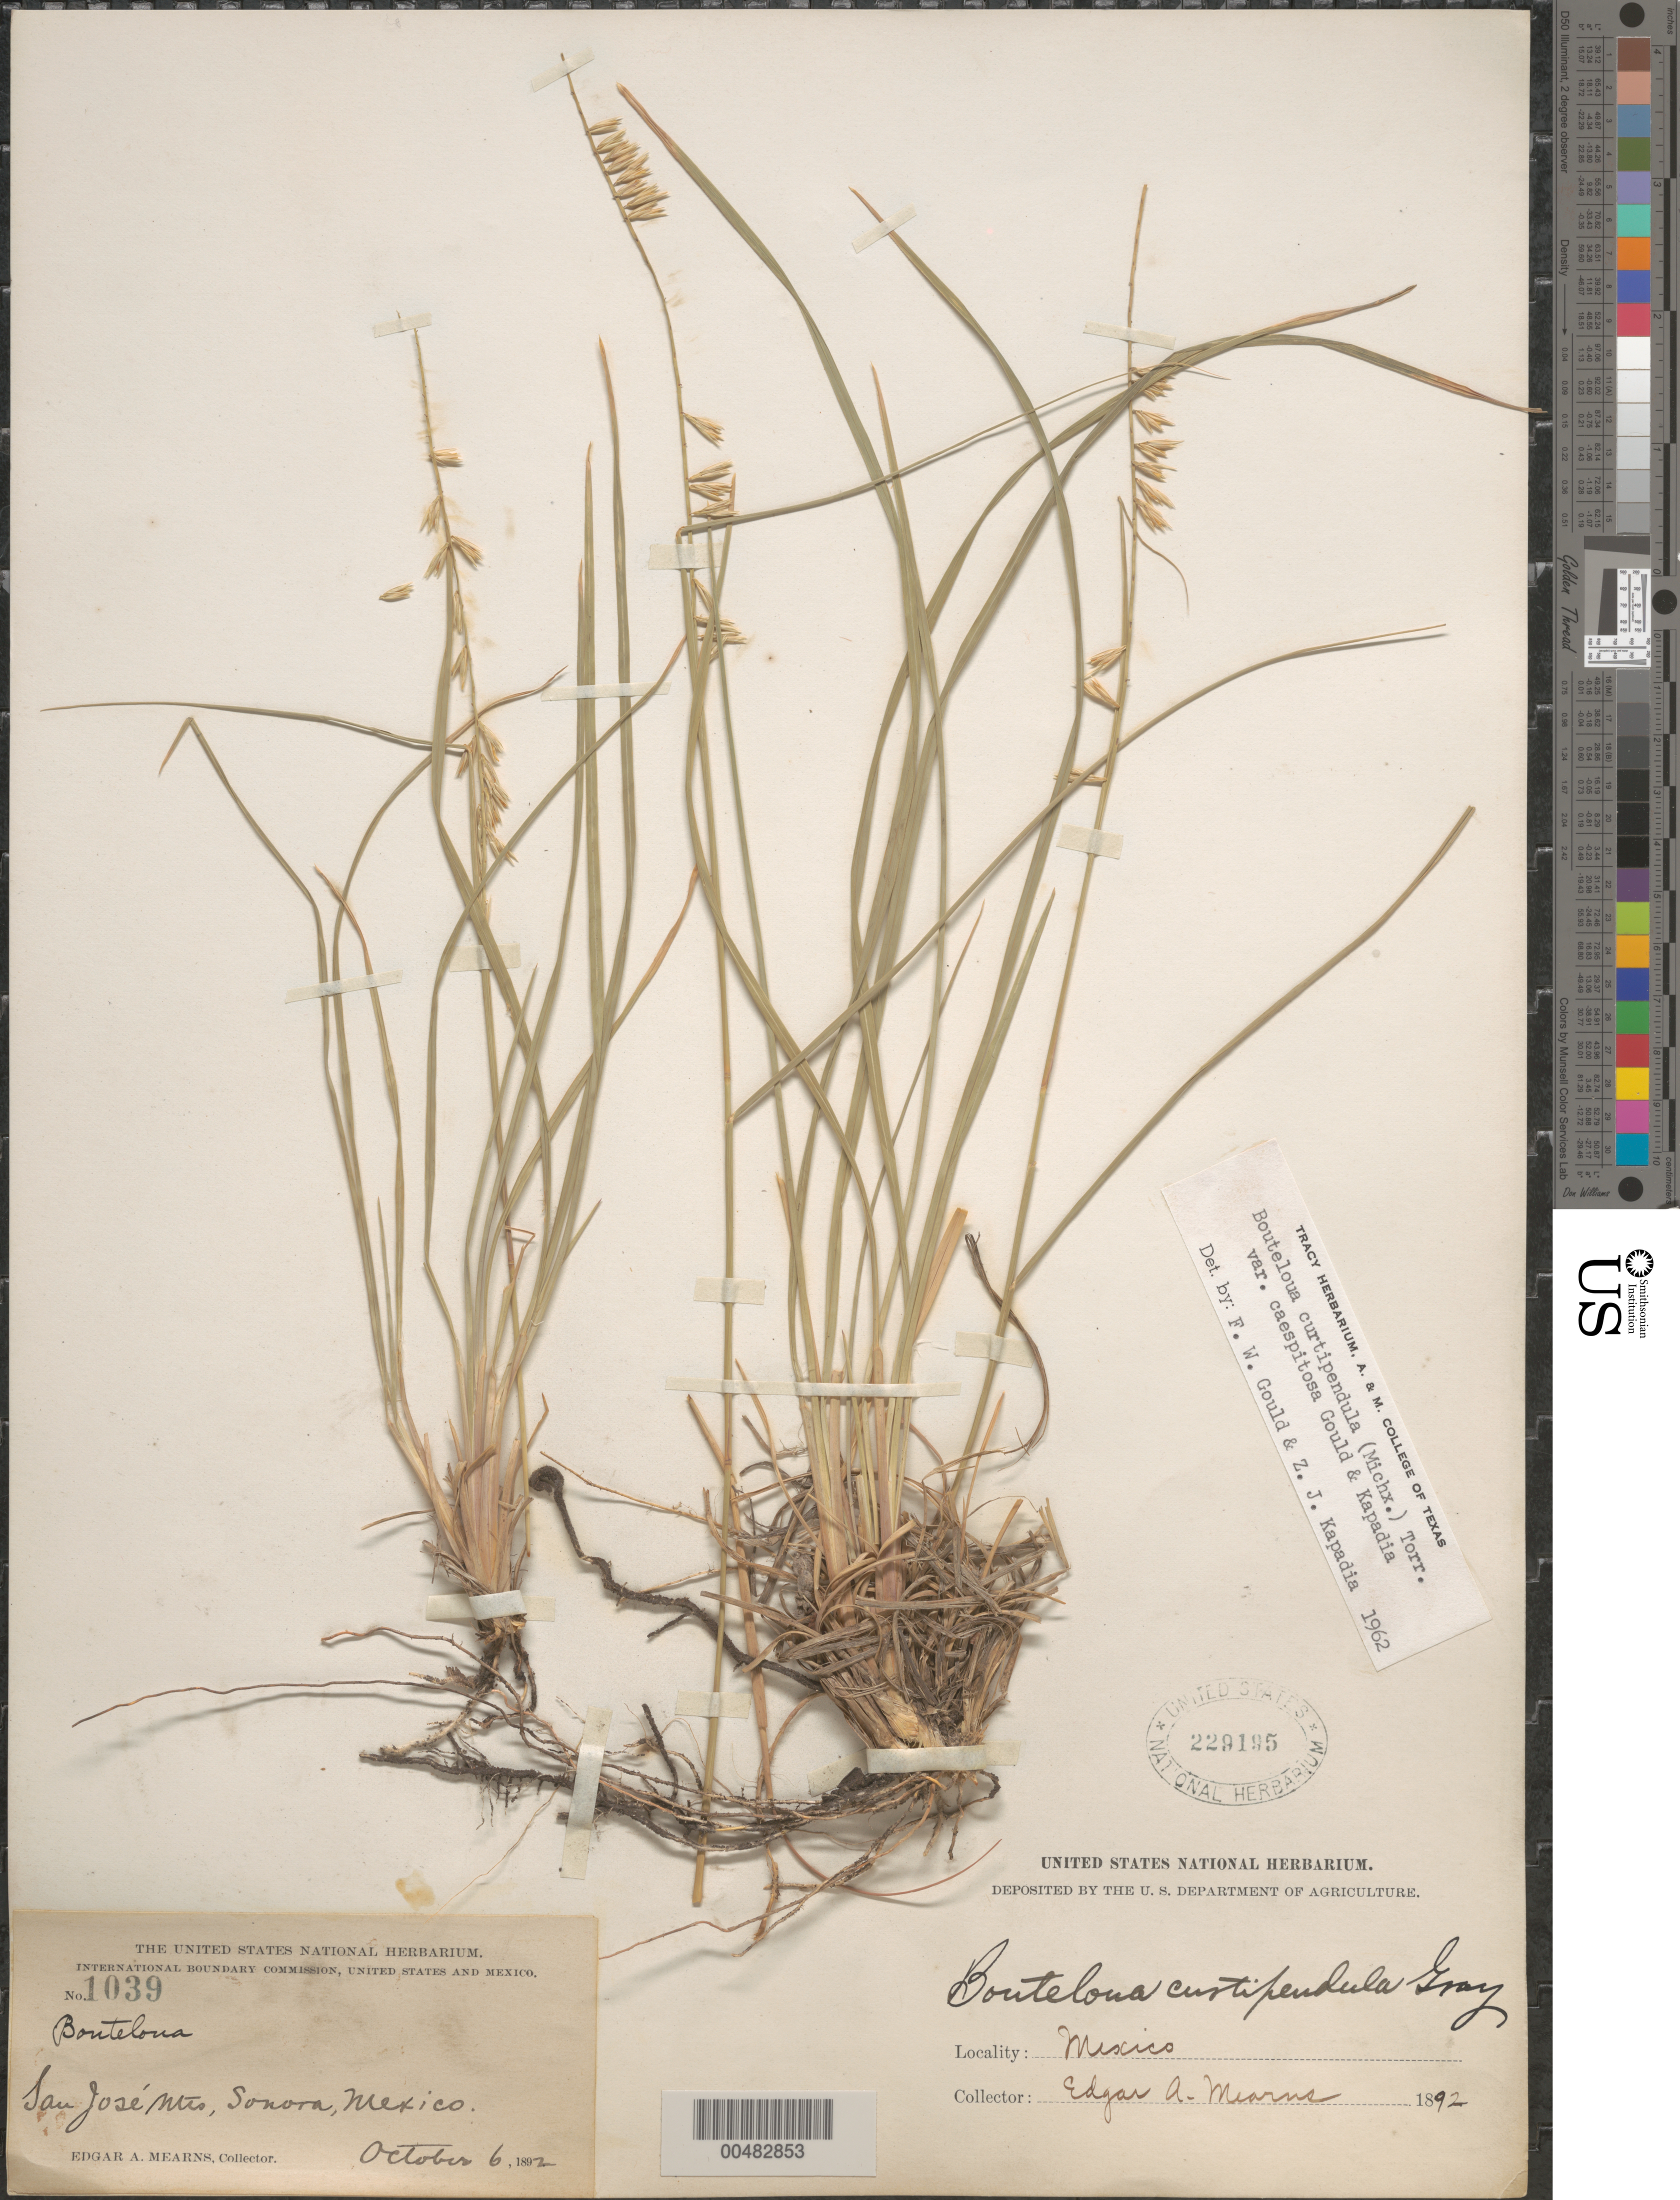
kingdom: Plantae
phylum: Tracheophyta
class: Liliopsida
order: Poales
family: Poaceae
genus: Bouteloua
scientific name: Bouteloua curtipendula var. caespitosa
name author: Gould & Kapadia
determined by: Gould, F. W.; Kapadia, Zarir J.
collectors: E. A. Mearns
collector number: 1039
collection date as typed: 6 Oct 1892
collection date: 1892-10-06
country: Mexico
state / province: Sonora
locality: San José Mountains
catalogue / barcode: US 229195